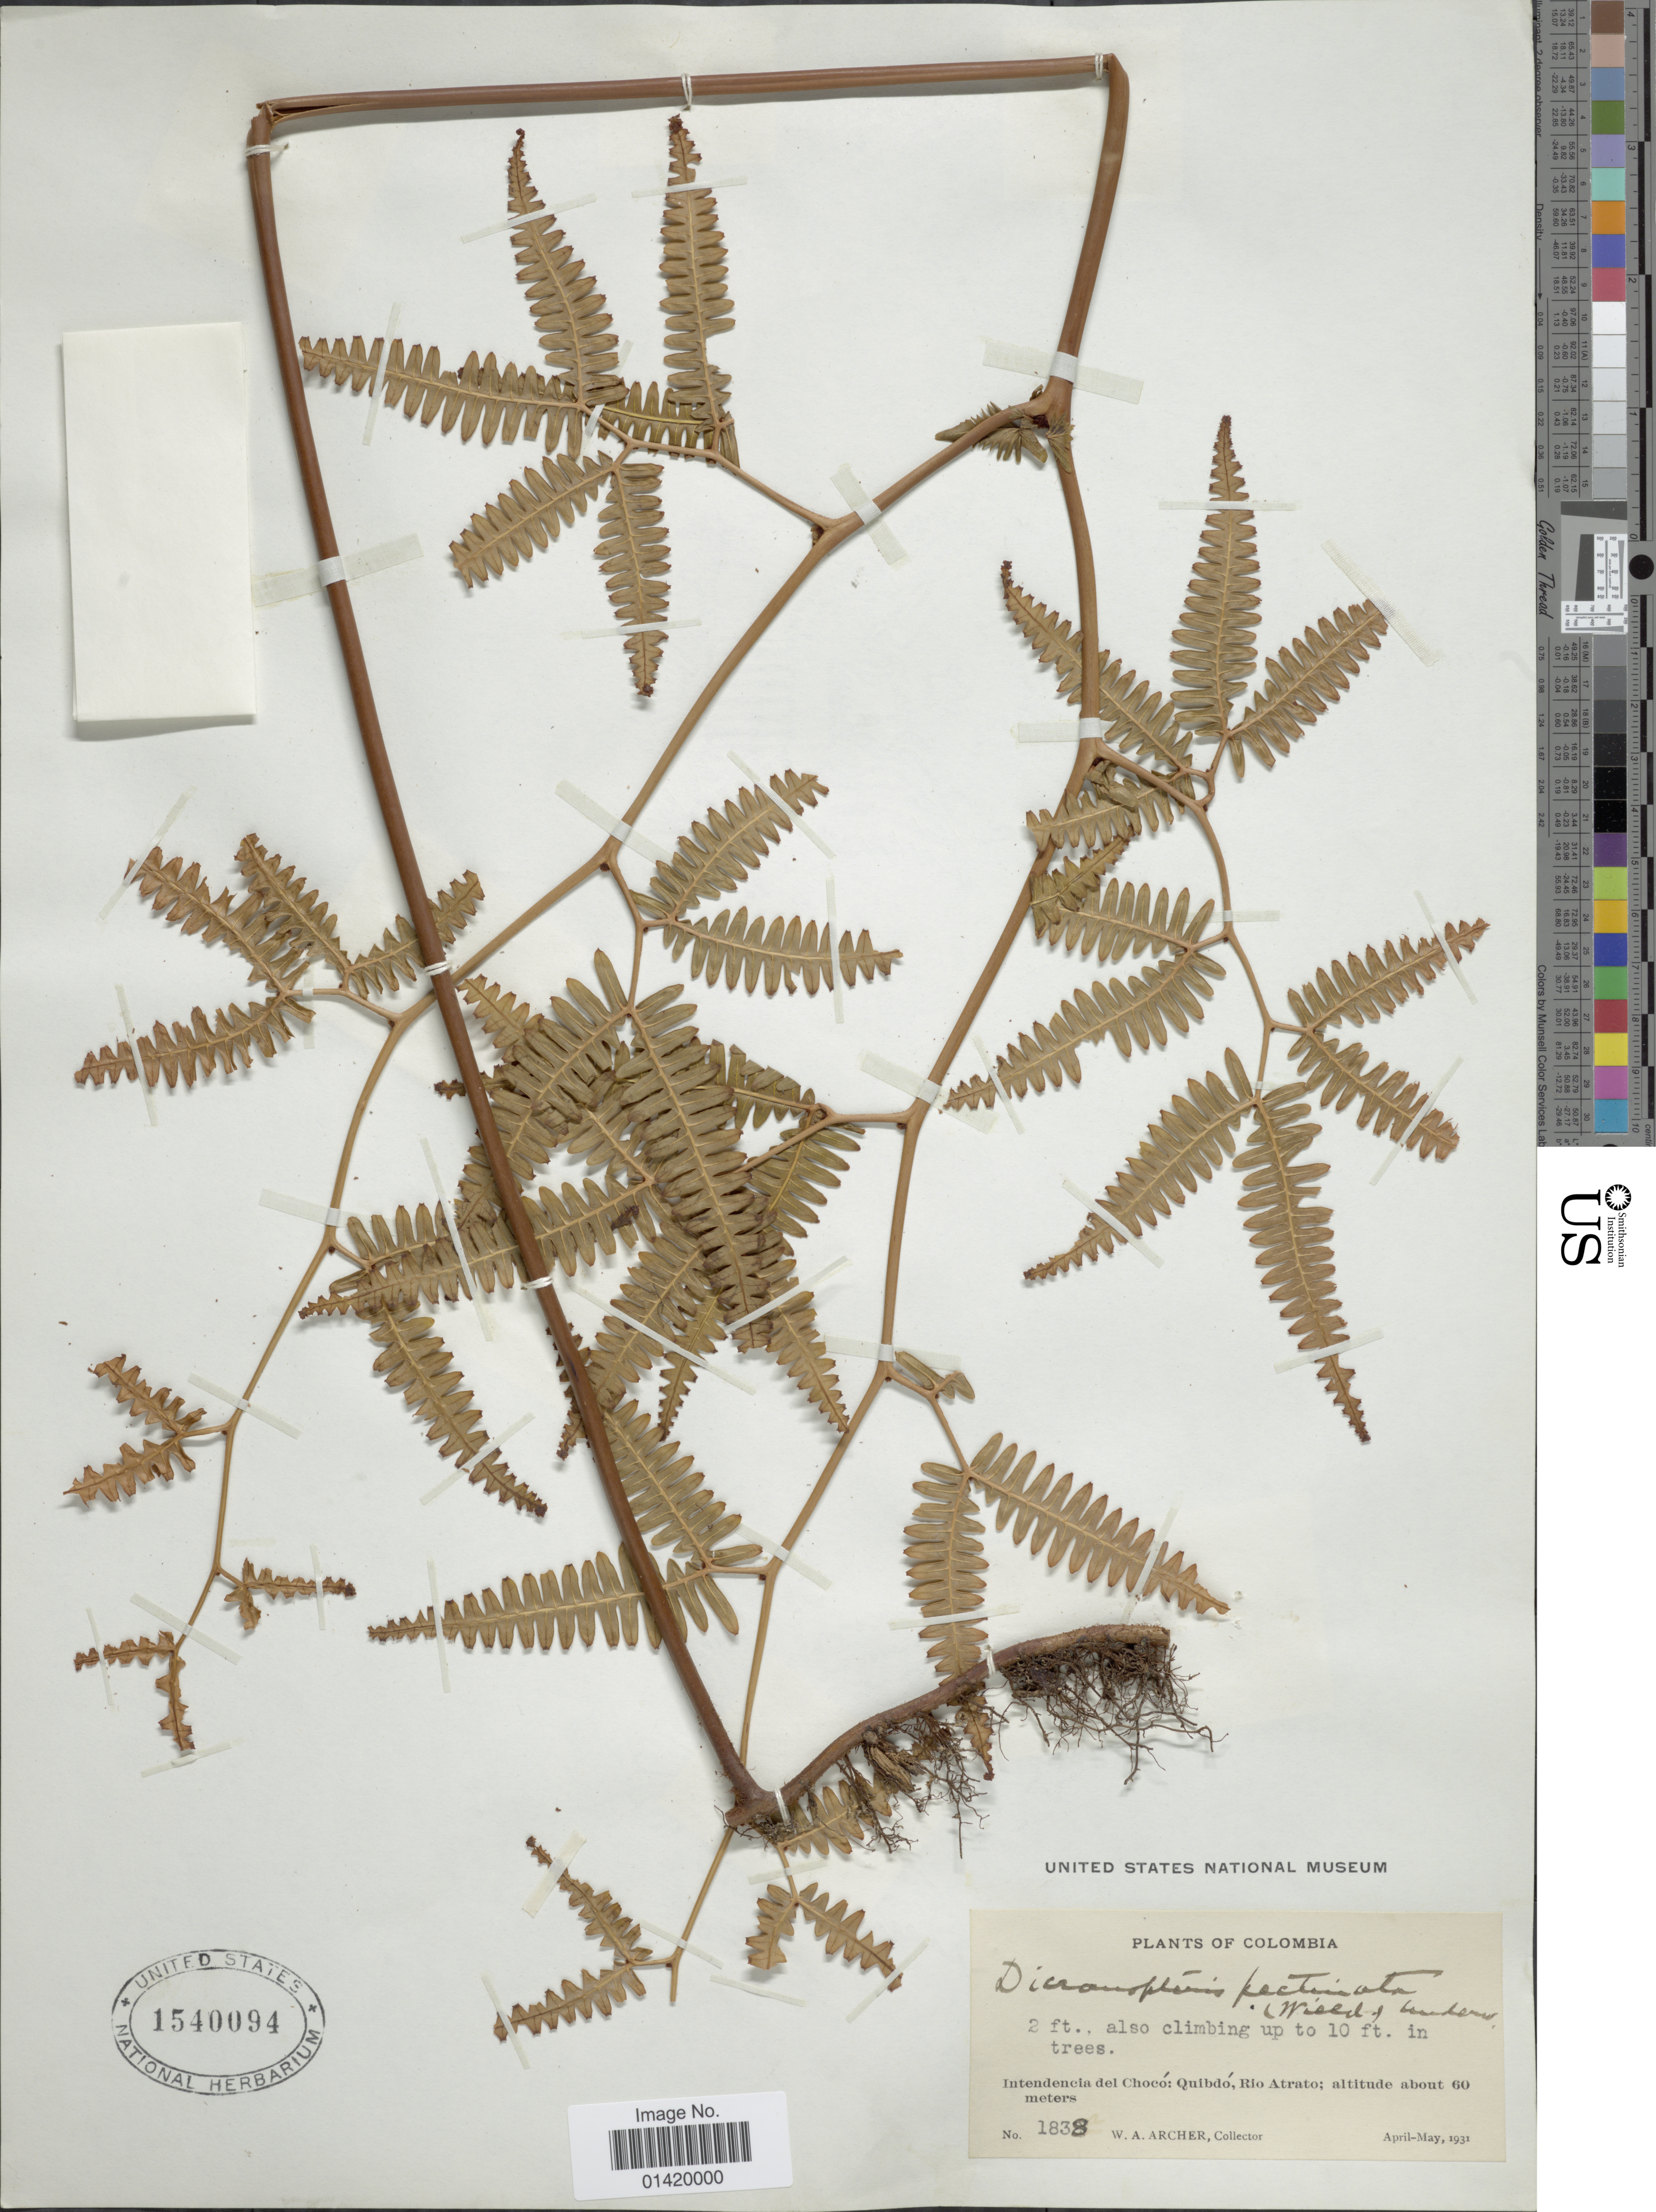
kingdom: Plantae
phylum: Tracheophyta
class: Polypodiopsida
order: Gleicheniales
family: Gleicheniaceae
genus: Gleichenella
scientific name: Gleichenella pectinata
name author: (Willd.) Ching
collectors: W. A. Archer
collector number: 1838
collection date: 1931-04/1931-05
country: Colombia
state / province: Chocó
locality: Intendecia del Chocó: Quibdó, Rio Atrato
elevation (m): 60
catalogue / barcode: US 1540094